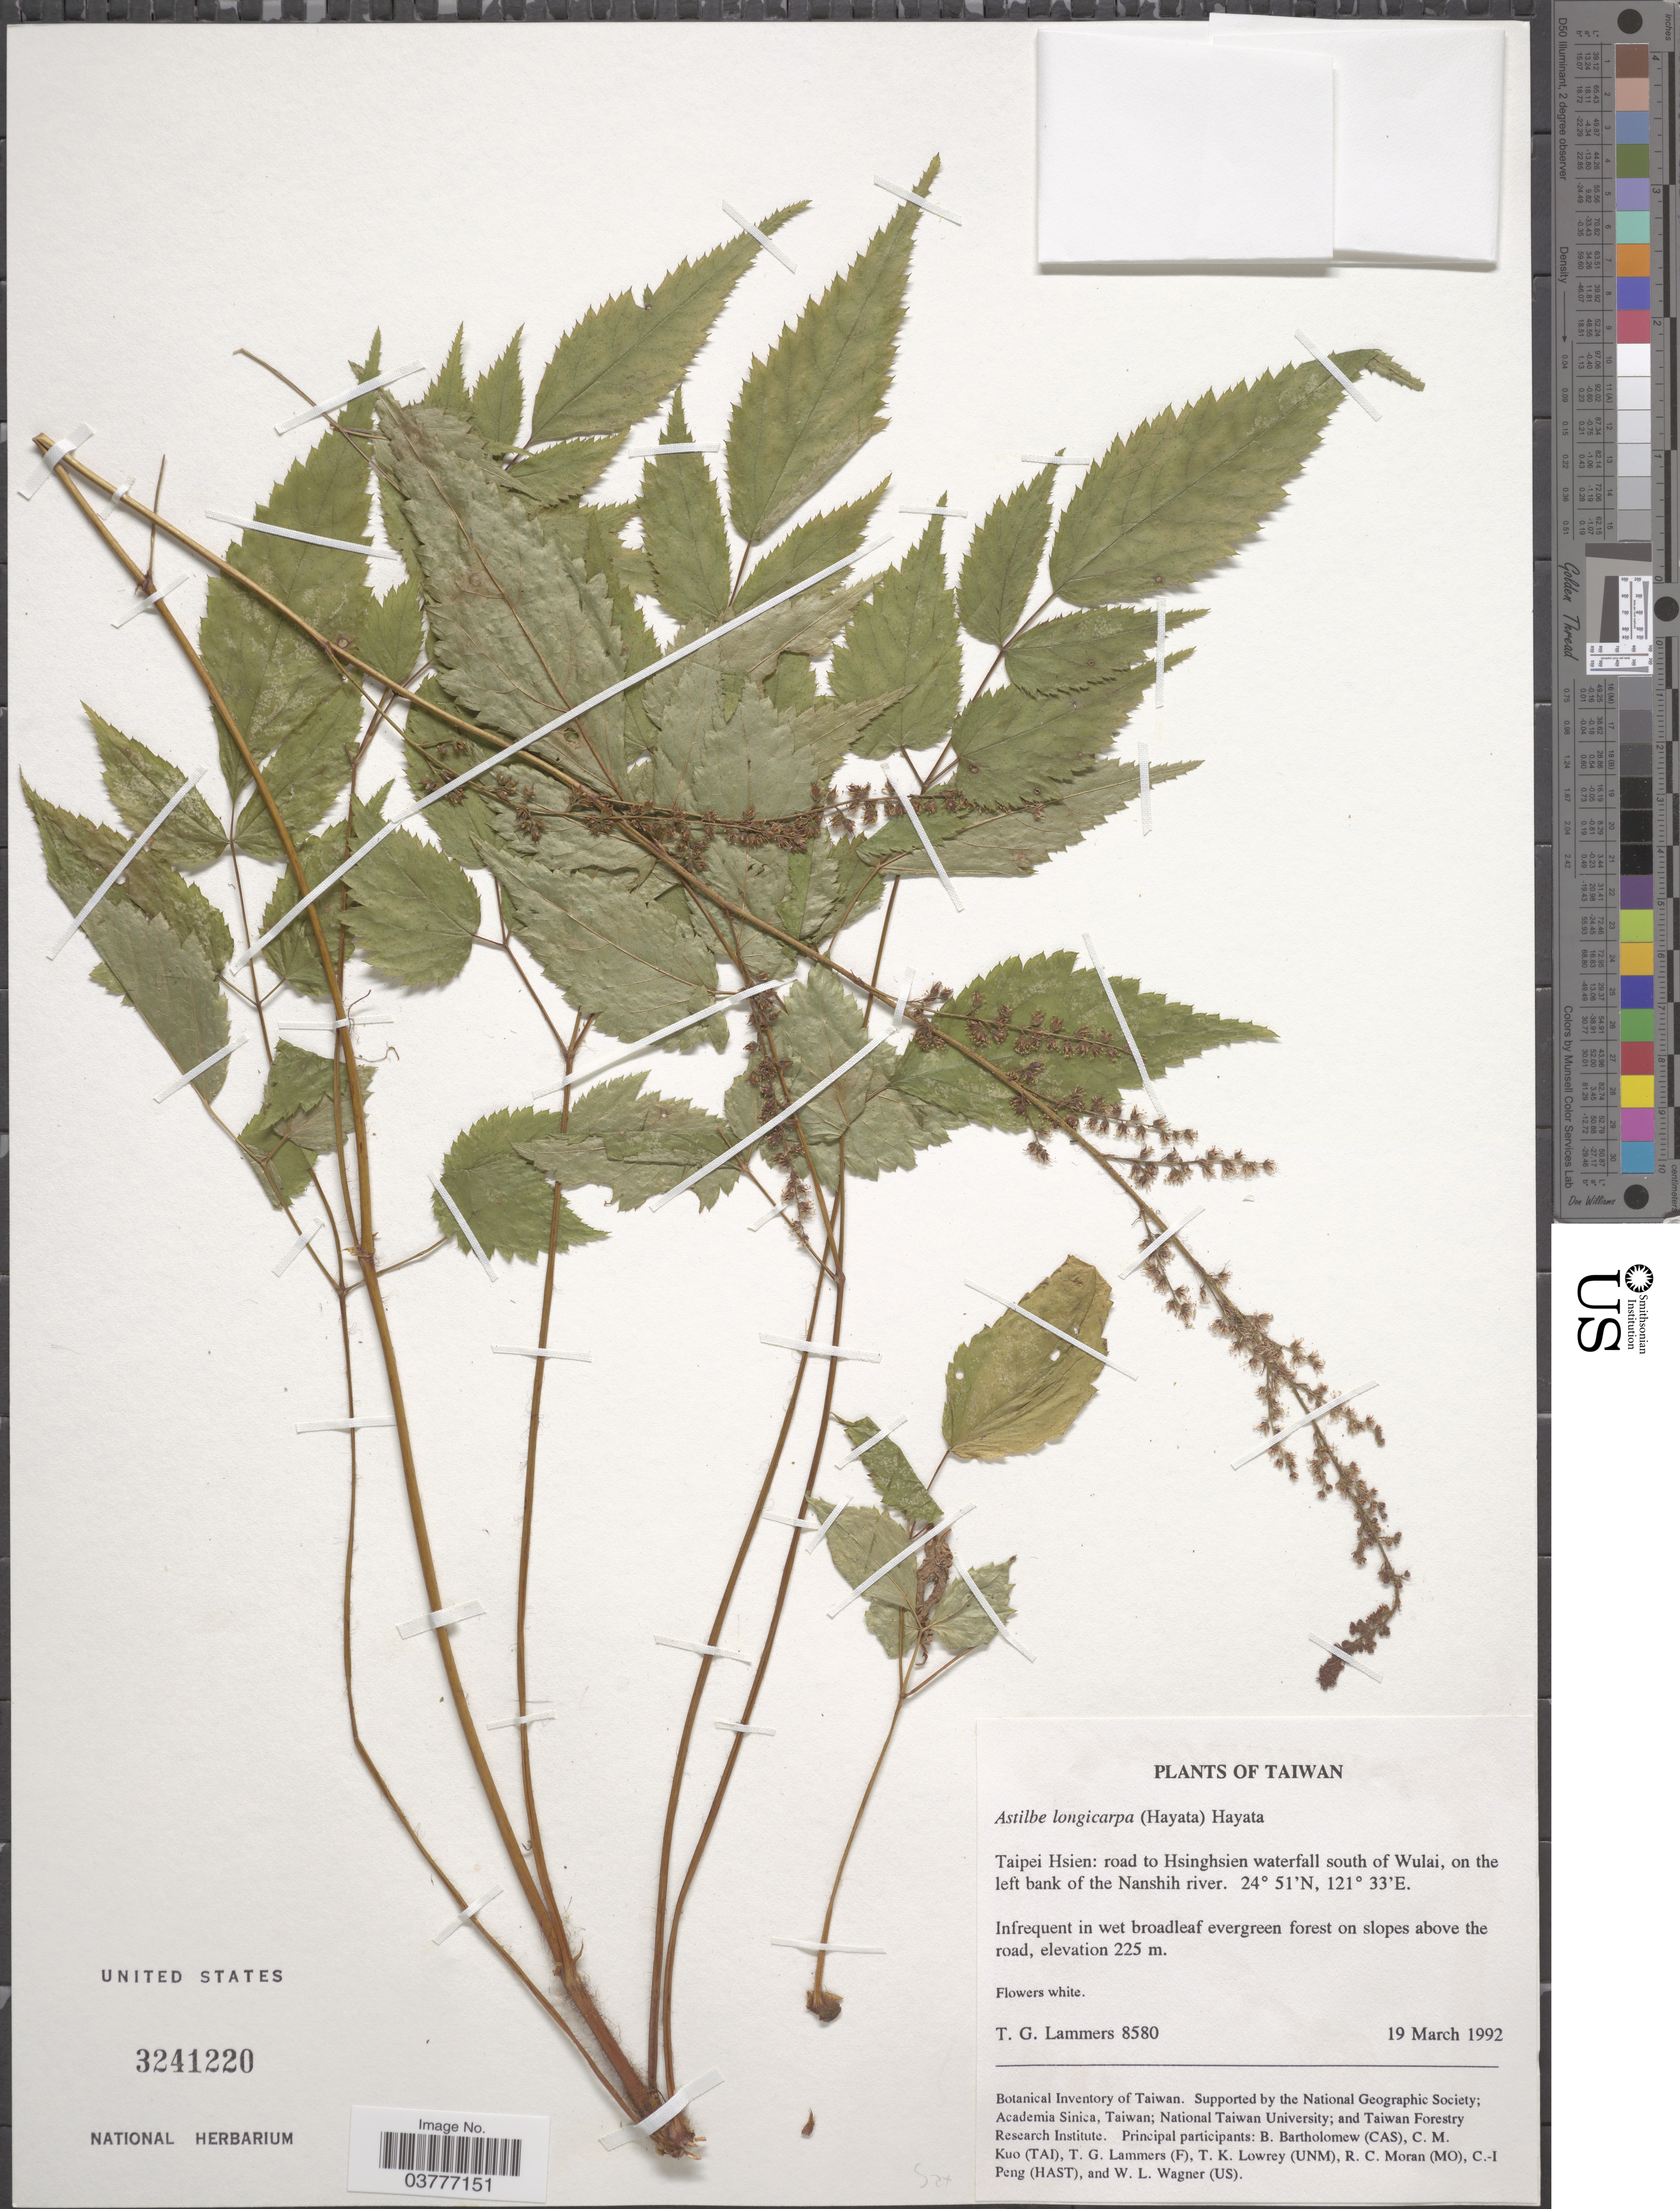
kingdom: Plantae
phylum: Tracheophyta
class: Magnoliopsida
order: Saxifragales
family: Saxifragaceae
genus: Astilbe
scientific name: Astilbe longicarpa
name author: Hayata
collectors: T. Lammers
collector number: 8580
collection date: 1992-03-19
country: Taiwan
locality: Taipei Hsien: road to Hsinghsien waterfall south of Wulai, on the left bank of the Nanshih river.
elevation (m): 225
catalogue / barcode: US 3241220